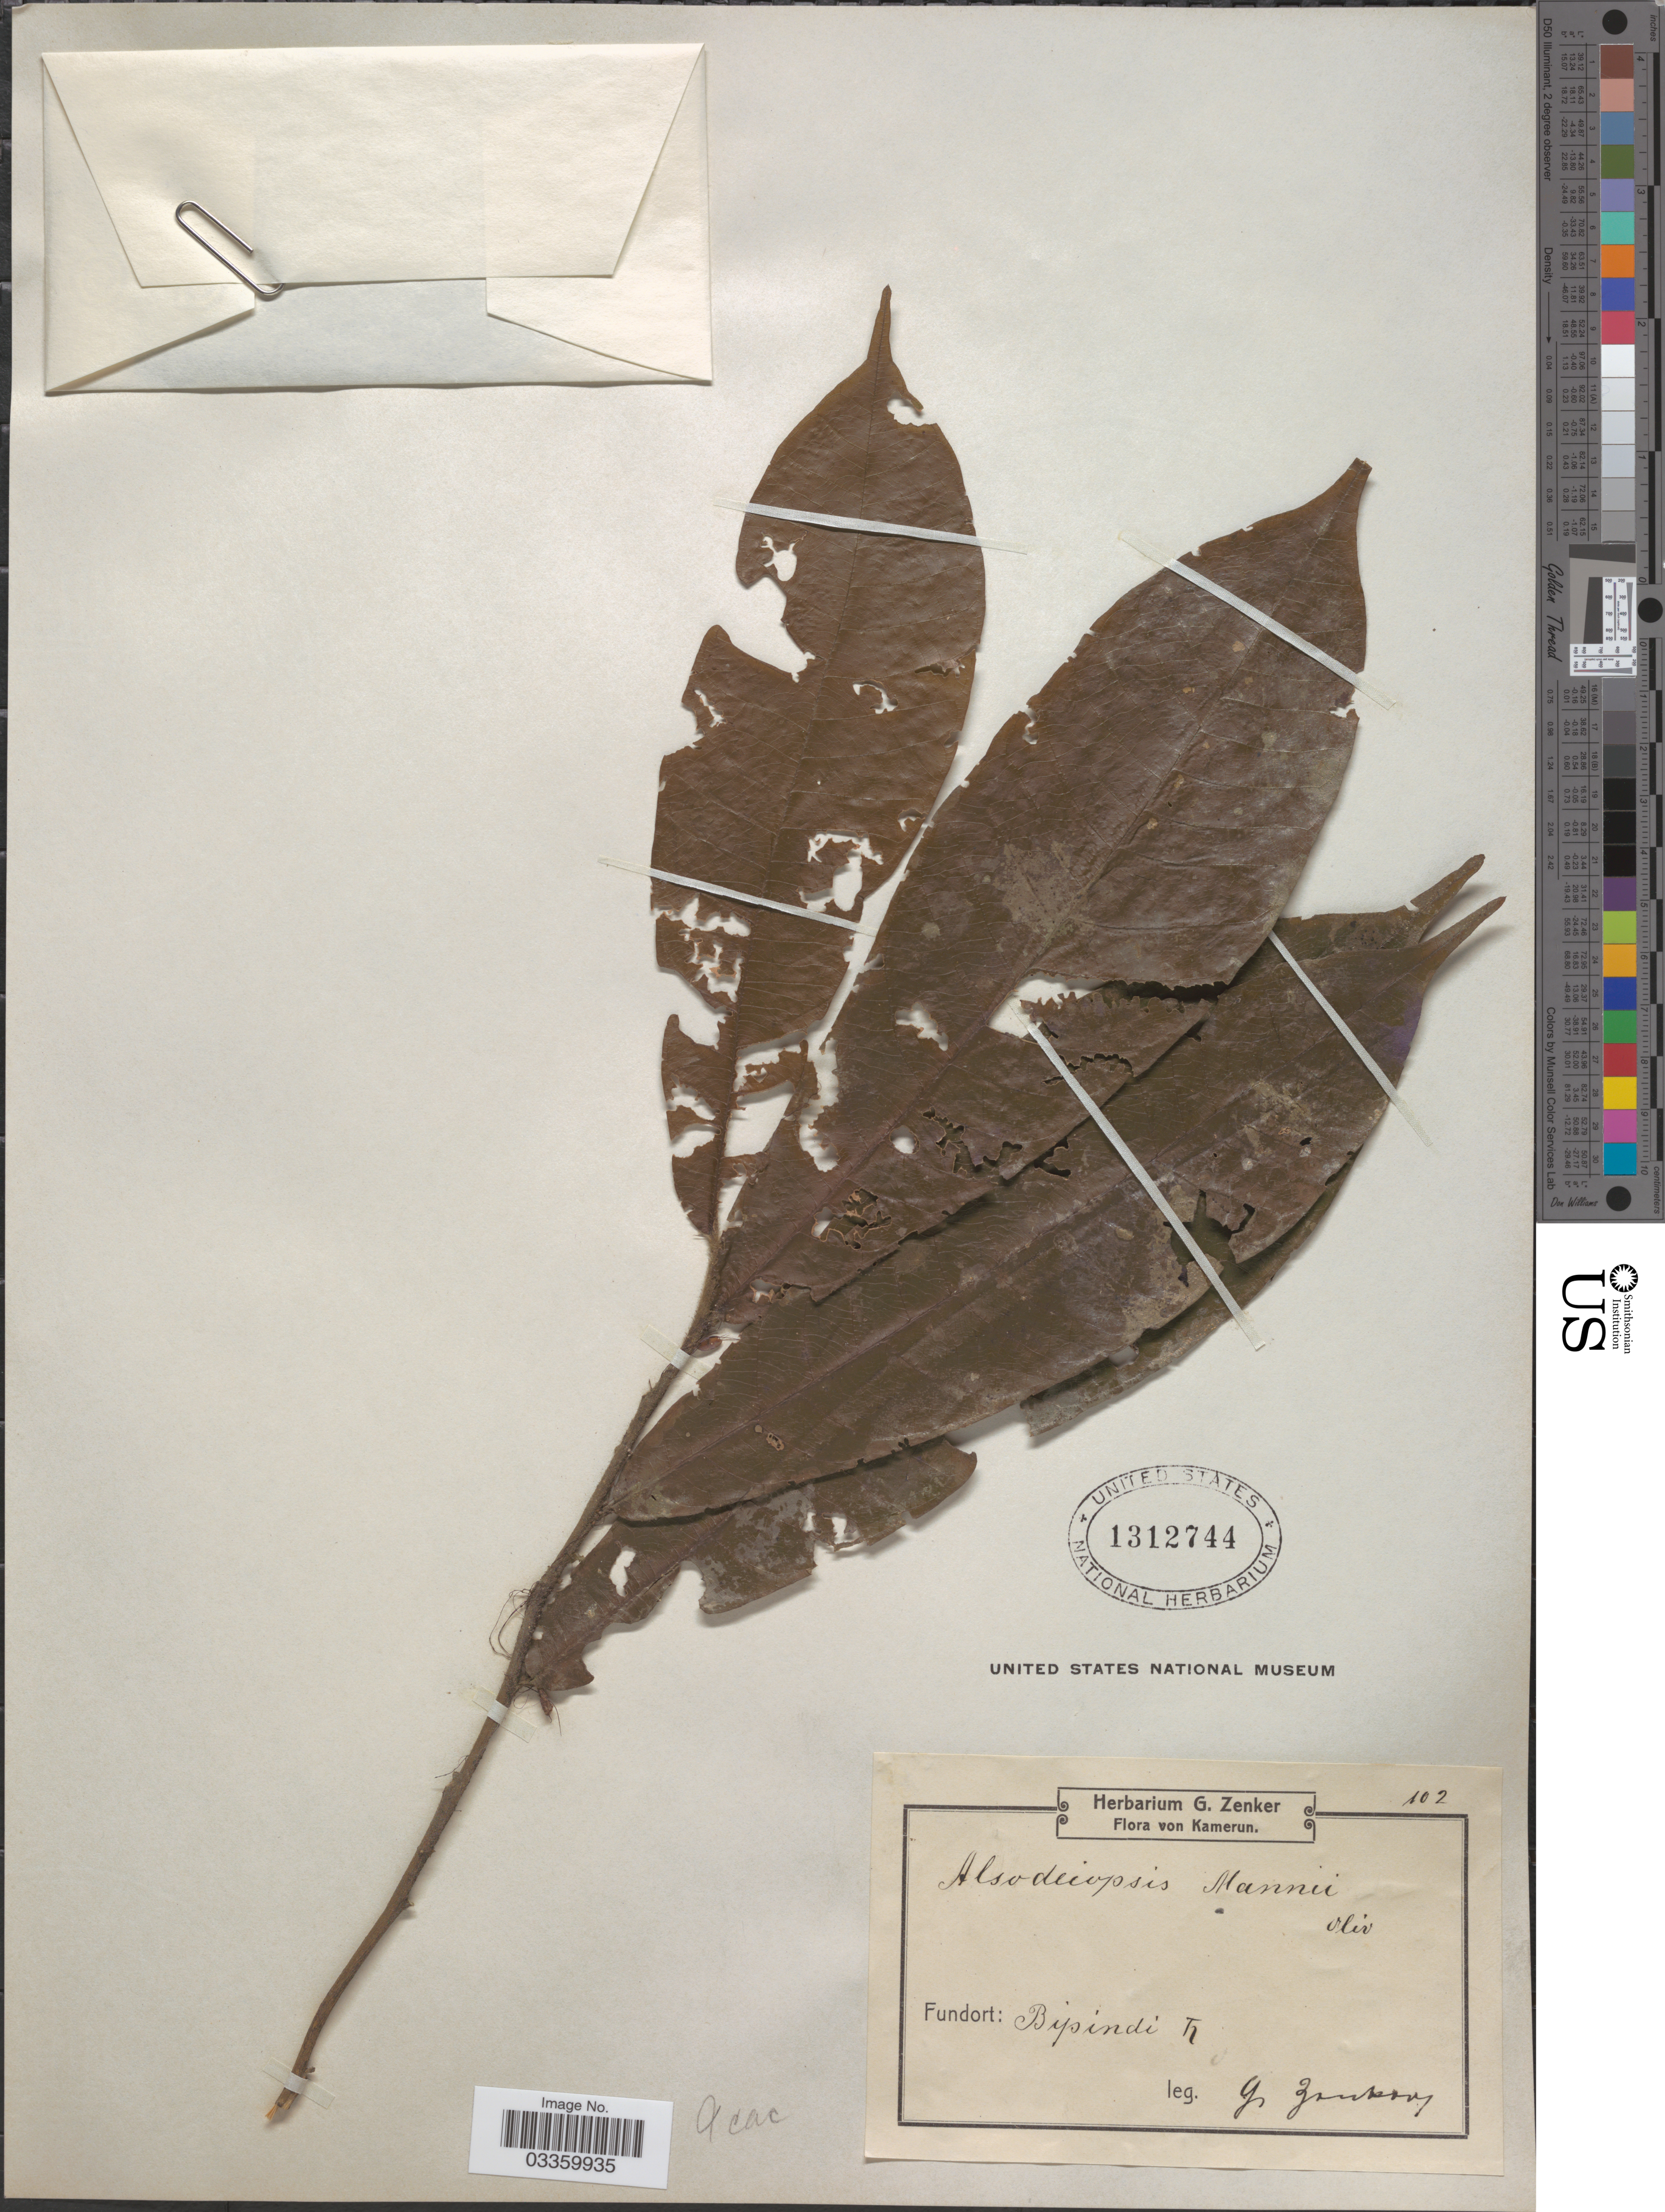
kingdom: Plantae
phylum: Tracheophyta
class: Magnoliopsida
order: Icacinales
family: Icacinaceae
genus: Alsodeiopsis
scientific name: Alsodeiopsis mannii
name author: Oliv.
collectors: G. A. Zenker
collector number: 102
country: Cameroon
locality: Kamerun. Bipindi.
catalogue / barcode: US 1312744